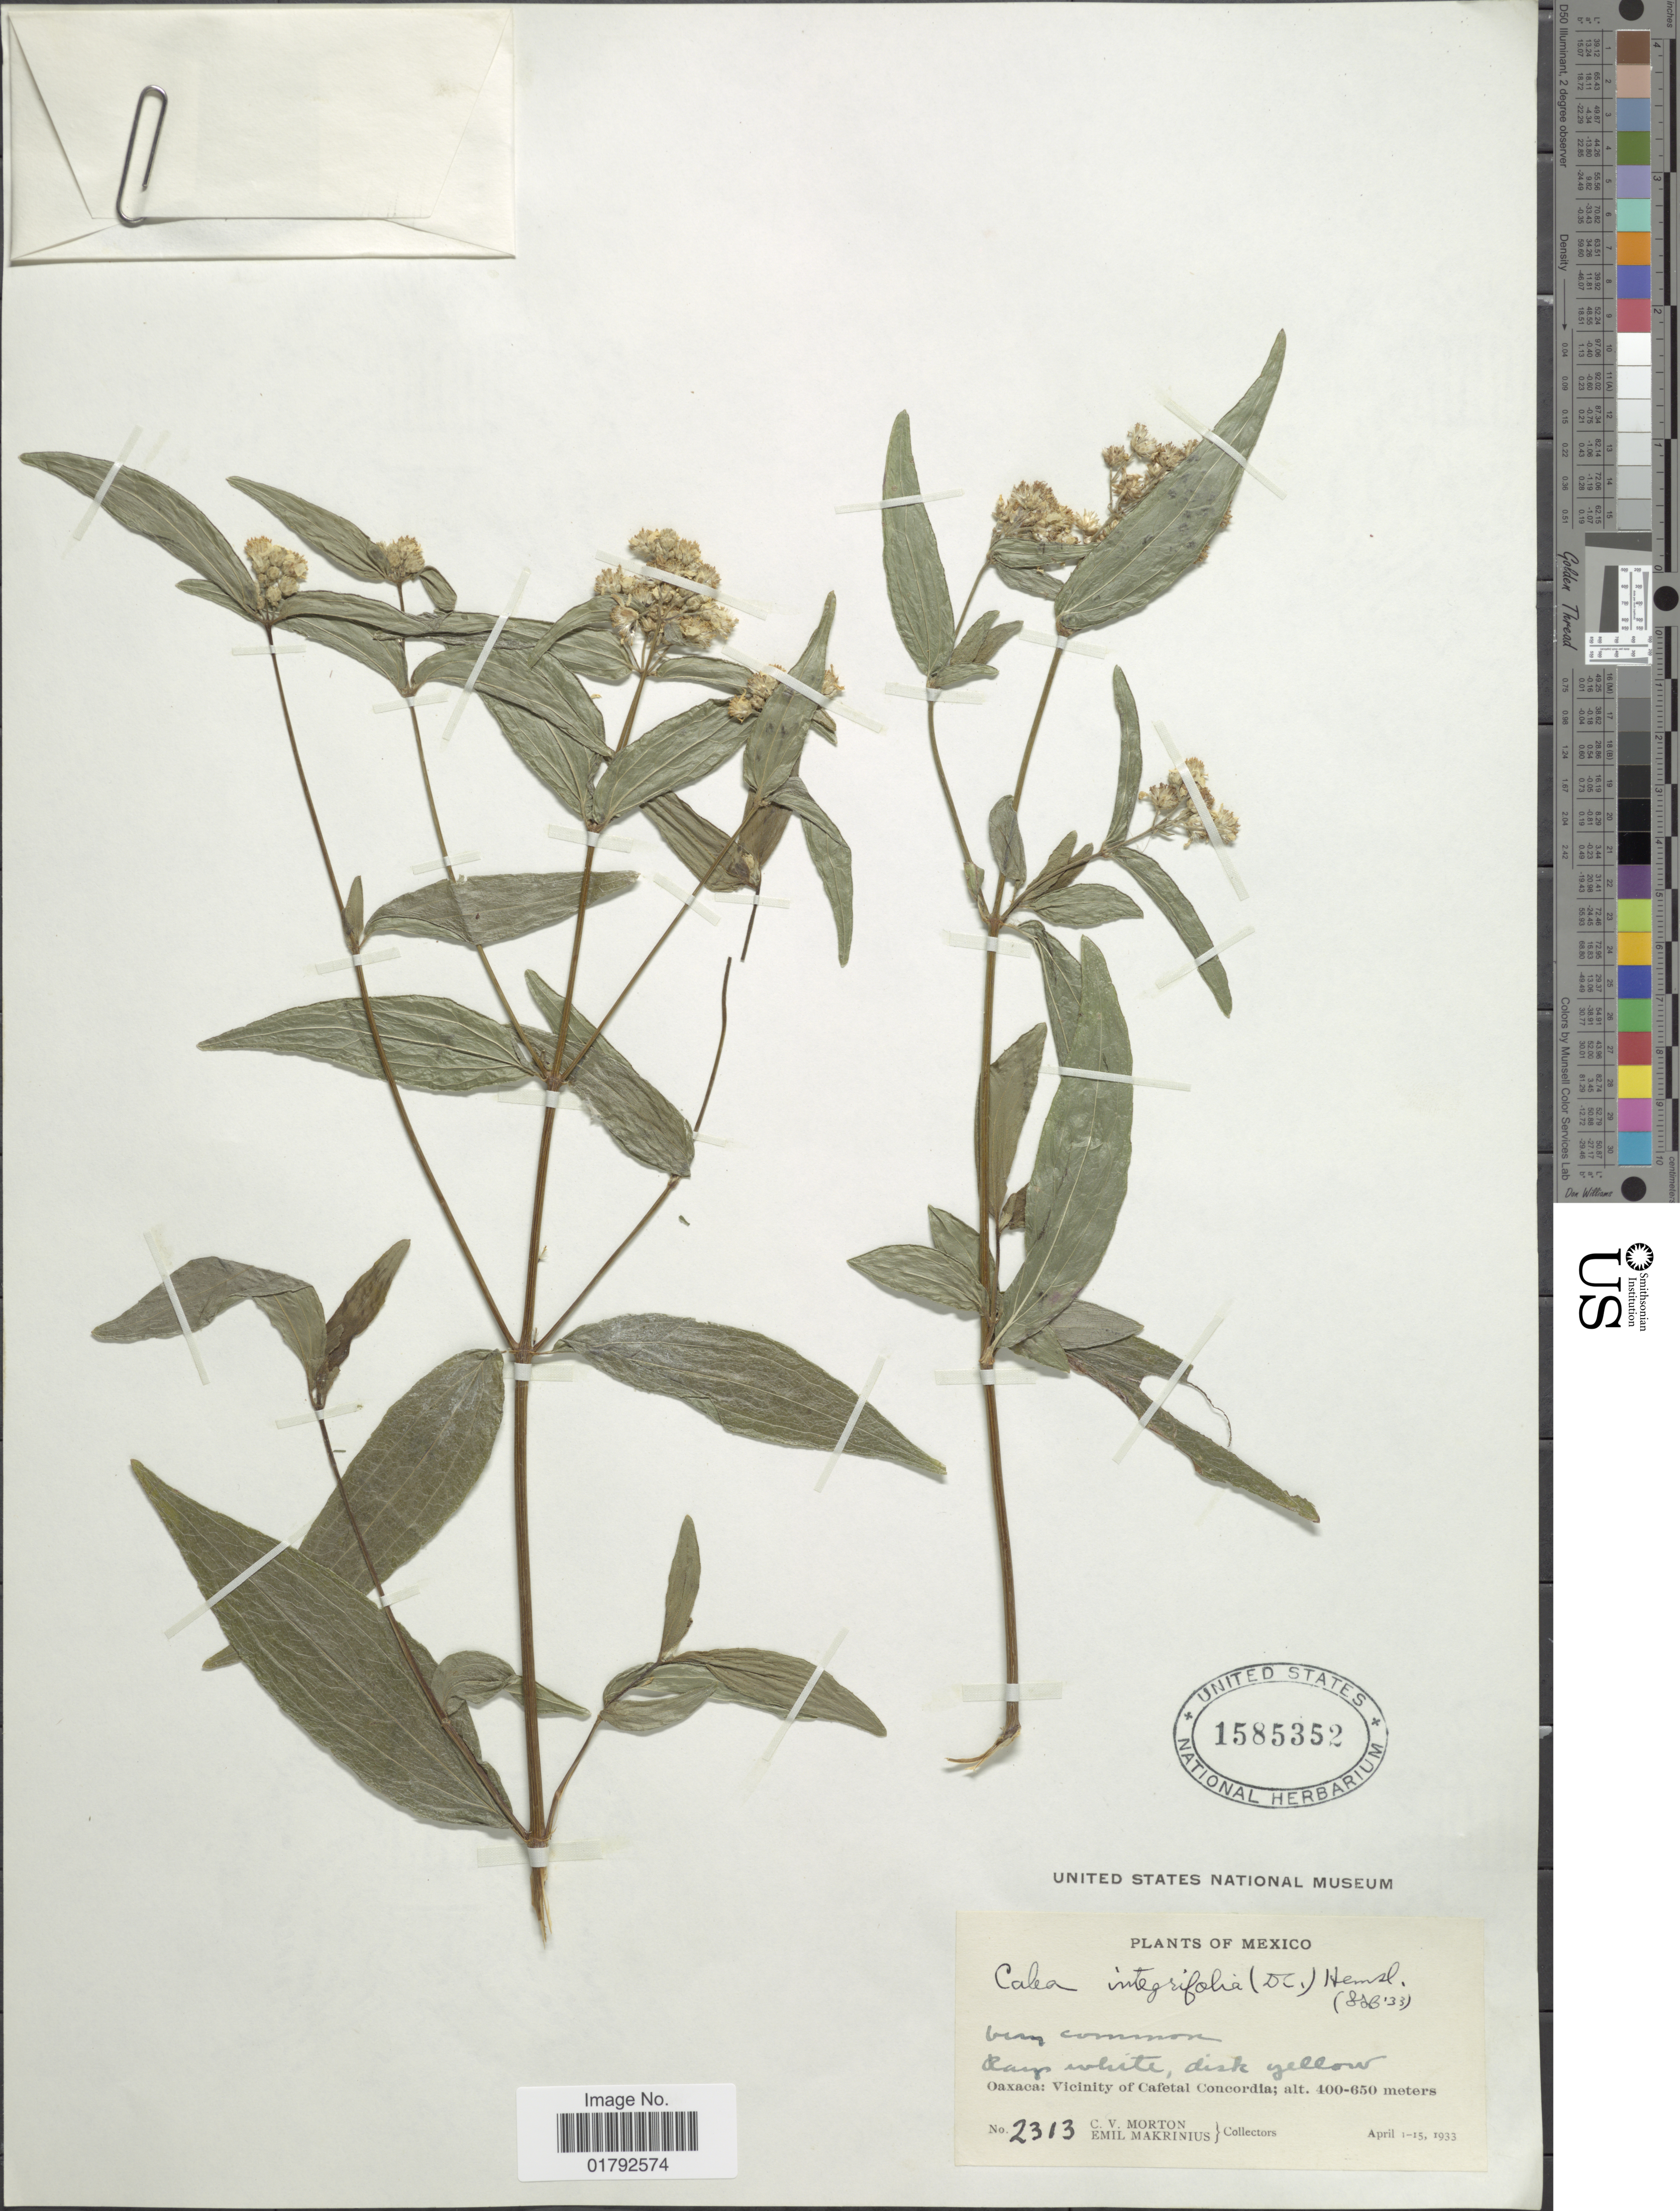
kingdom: Plantae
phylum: Tracheophyta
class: Magnoliopsida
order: Asterales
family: Asteraceae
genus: Alloispermum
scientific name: Alloispermum integrifolium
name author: (DC.) H. Rob.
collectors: C. V. Morton & E. Makrinius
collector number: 2313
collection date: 1933-04-01/1933-04-15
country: Mexico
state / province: Oaxaca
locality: Vicinity of Cafetal Concordia.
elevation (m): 400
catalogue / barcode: US 1585352